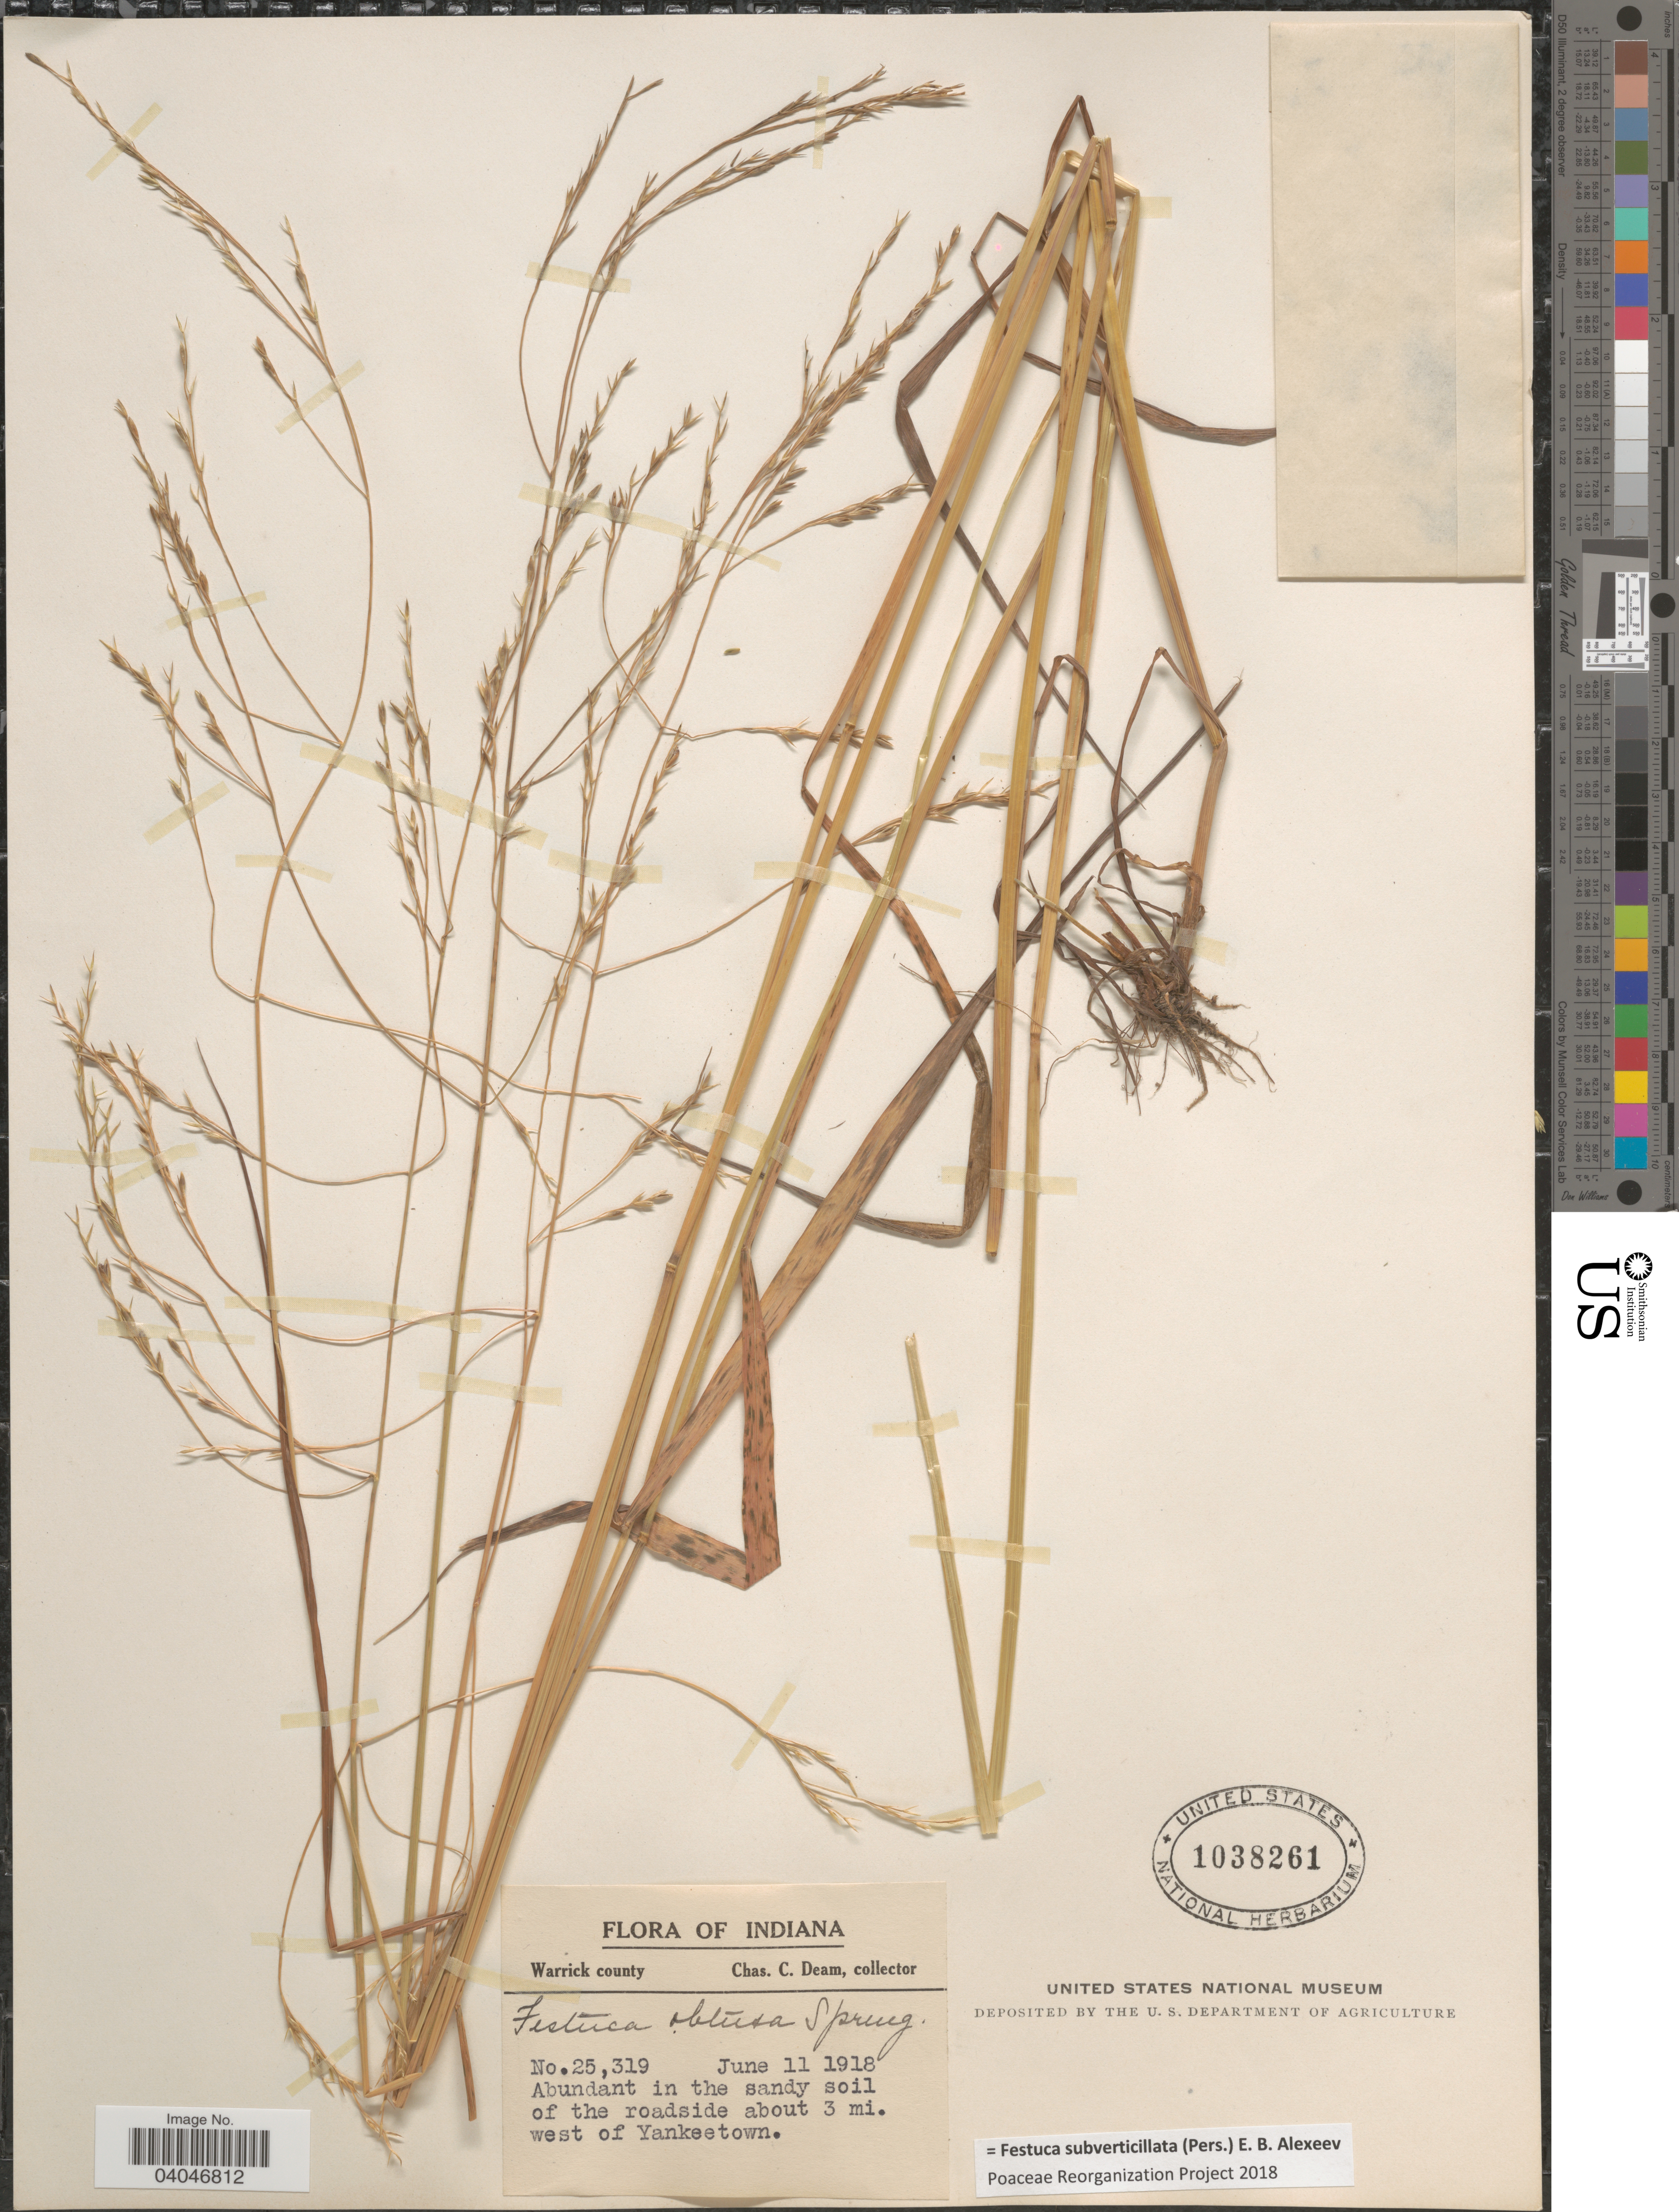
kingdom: Plantae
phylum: Tracheophyta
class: Liliopsida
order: Poales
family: Poaceae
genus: Festuca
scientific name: Festuca subverticillata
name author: (Pers.) E.B. Alexeev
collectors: C. C. Deam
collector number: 25319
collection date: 1918-06-11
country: United States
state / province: Indiana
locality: Warrick county. Abundant in the sandy soil of the roadside about 3 mi. west of Yankeetown.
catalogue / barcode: US 1038261